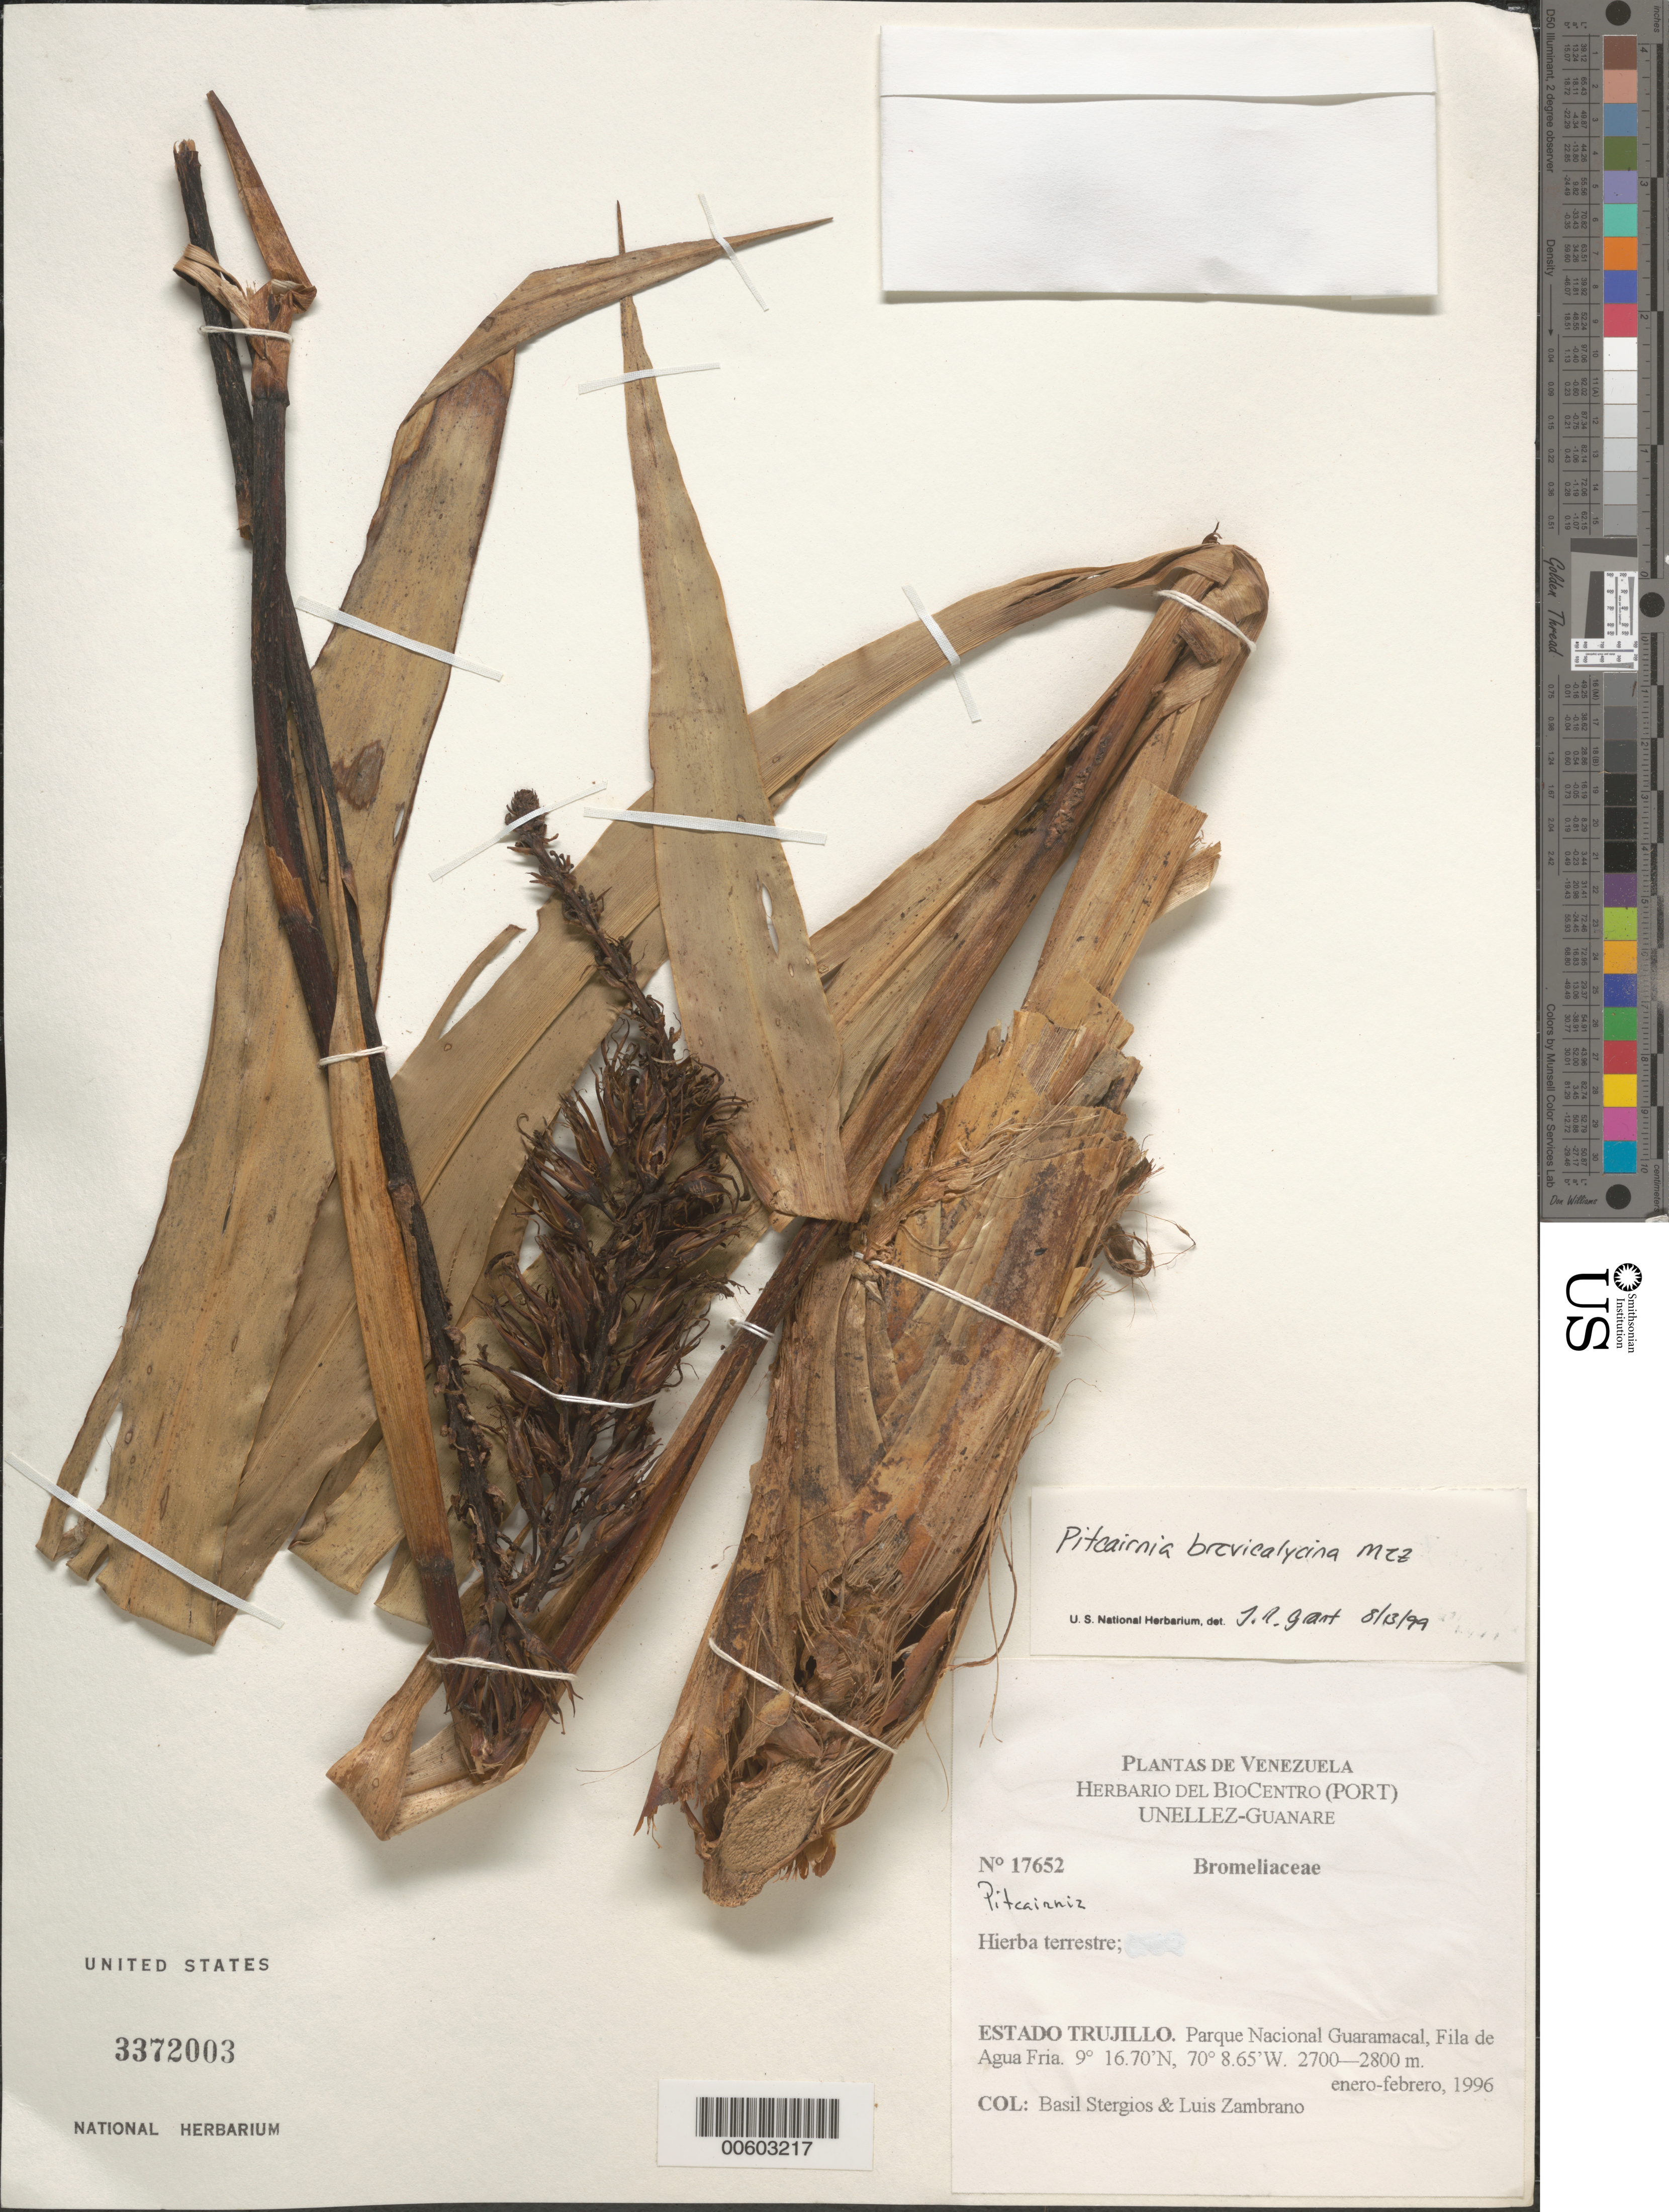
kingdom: Plantae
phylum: Tracheophyta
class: Liliopsida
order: Poales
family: Bromeliaceae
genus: Pitcairnia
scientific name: Pitcairnia brevicalycina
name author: Mez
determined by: Grant, J. R., (SWITZERLAND)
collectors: B. G. Stergios & L. Zambrano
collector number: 17652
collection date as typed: Jan 1996 to -- Feb 1996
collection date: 1996-01/1996-02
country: Venezuela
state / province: Trujillo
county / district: Boconó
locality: Parque Nacional Guaramacal, Fila de Agua Fria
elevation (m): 2700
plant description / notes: PORT, SEL, US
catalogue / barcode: US 3372003